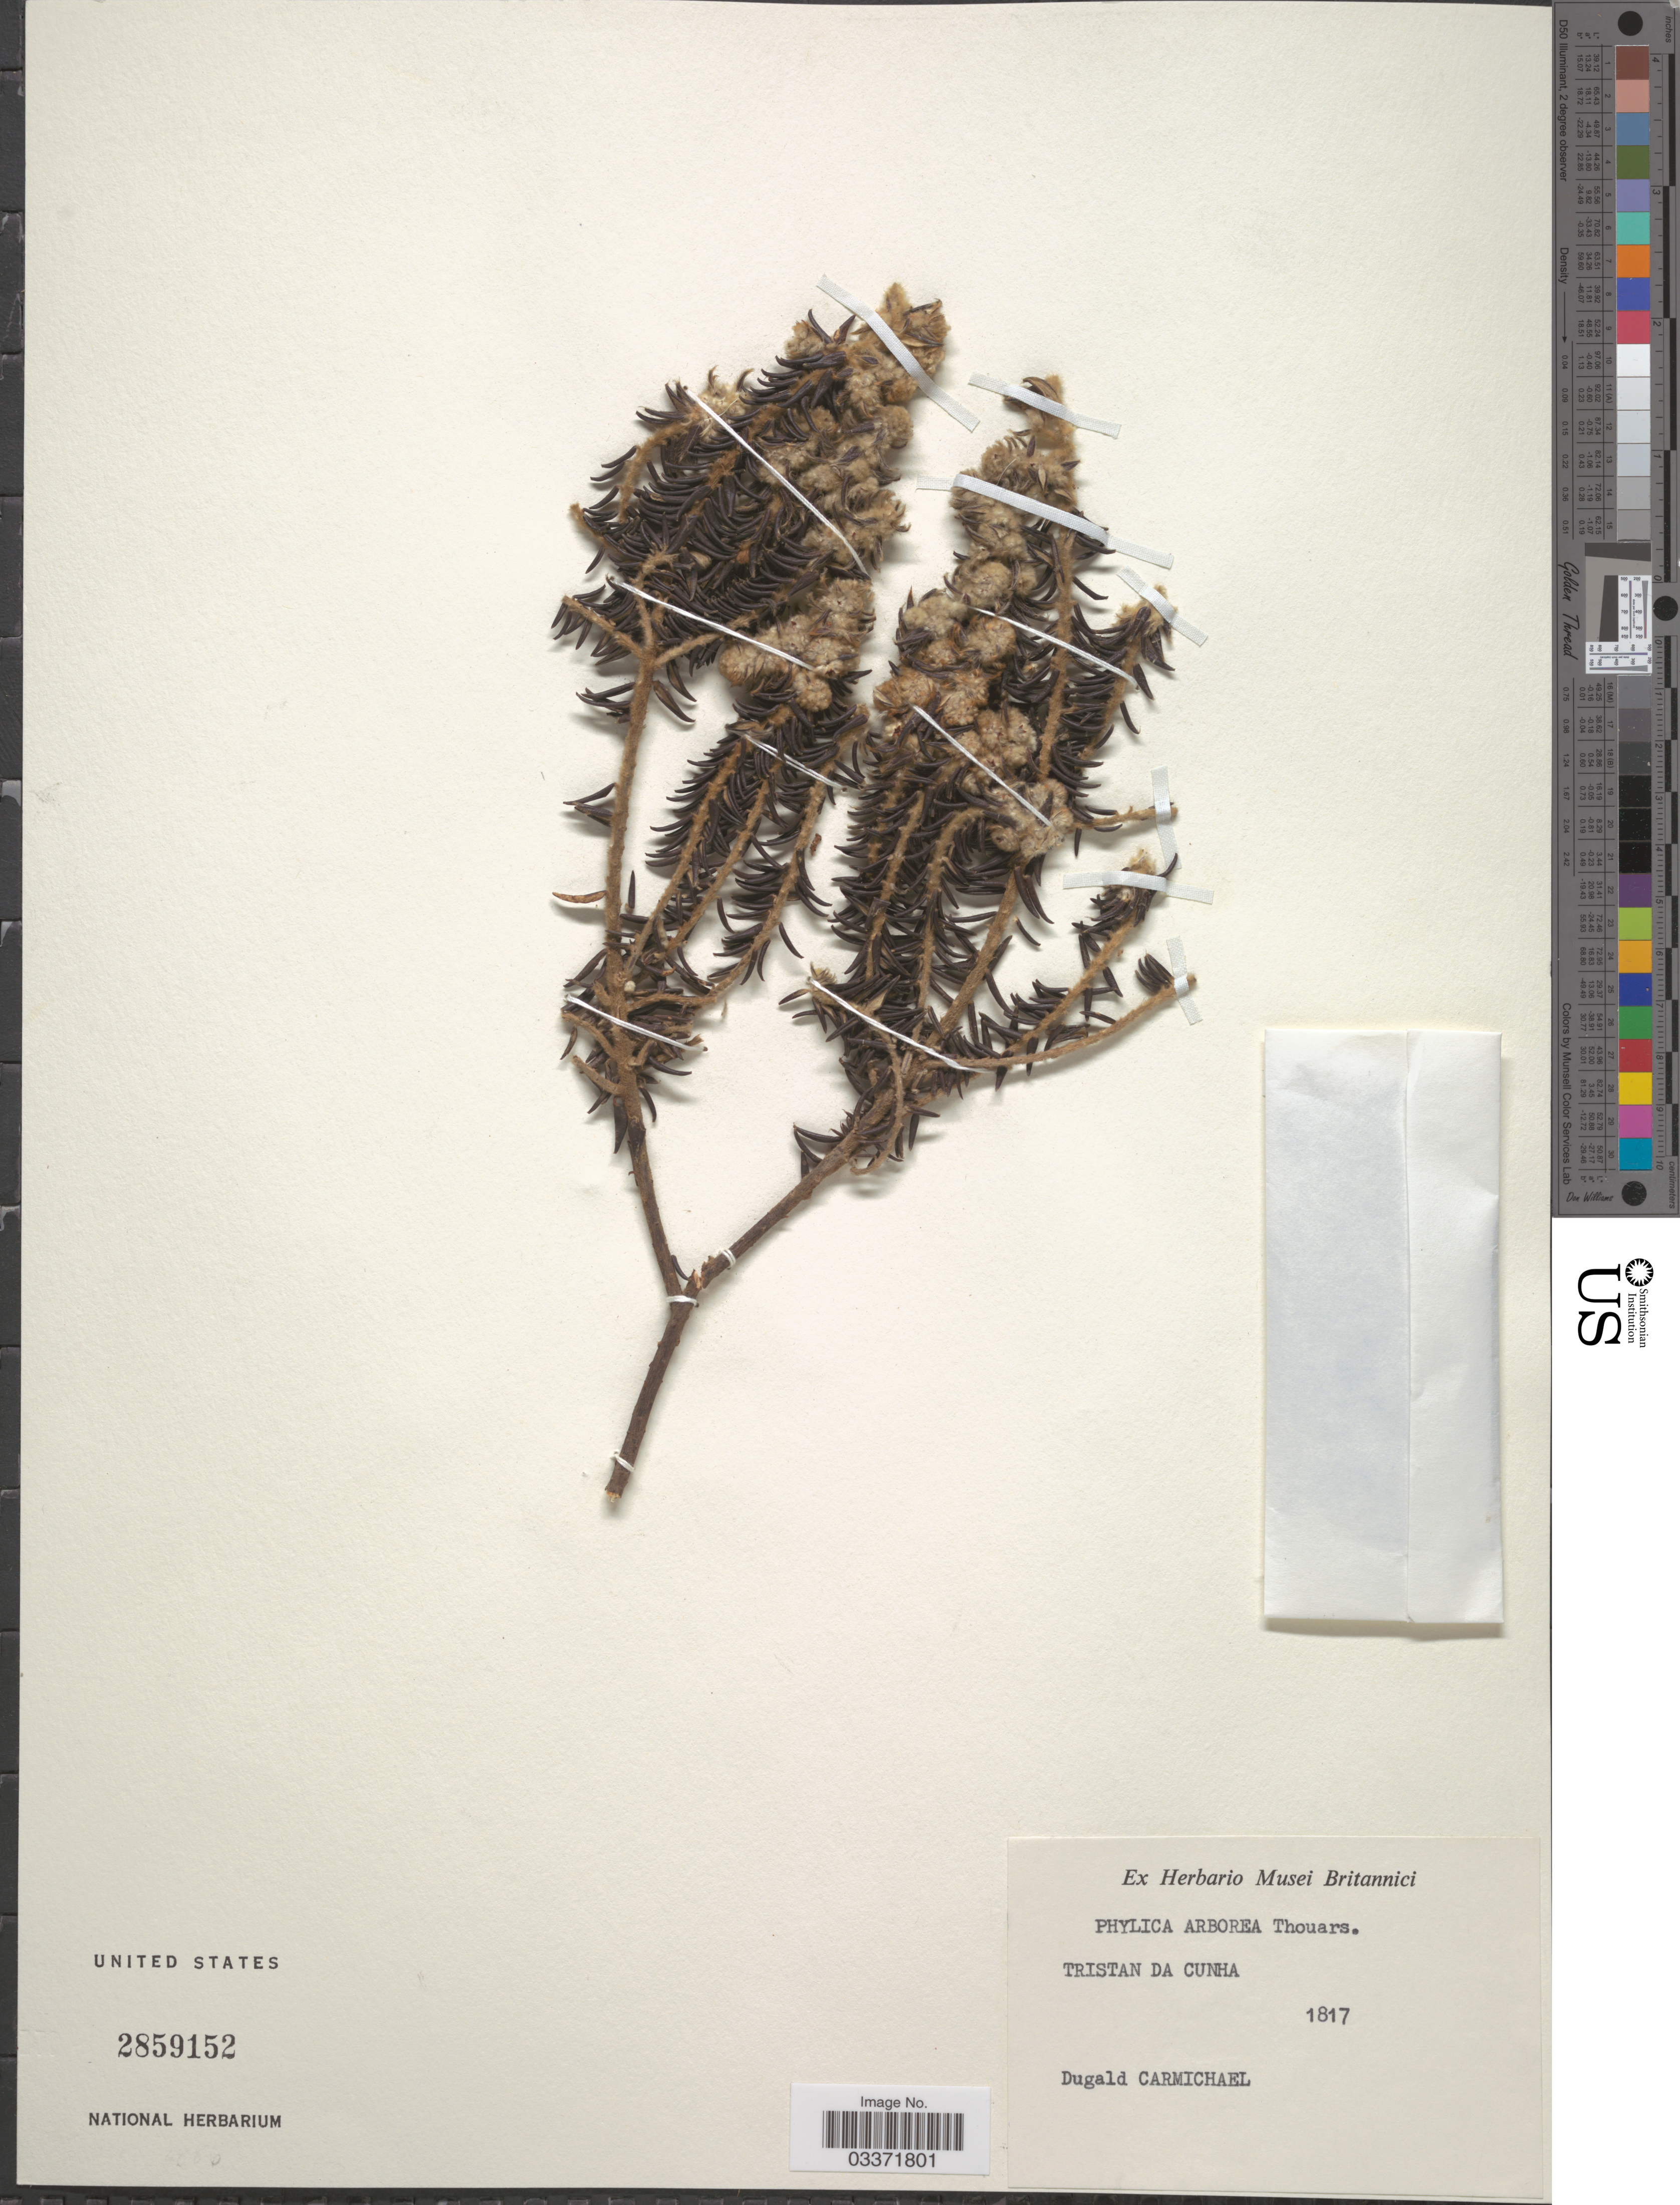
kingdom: Plantae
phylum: Tracheophyta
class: Magnoliopsida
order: Rosales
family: Rhamnaceae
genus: Phylica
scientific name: Phylica arborea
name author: A. Thouars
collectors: D. Carmichael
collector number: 1817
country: St. Helena Islands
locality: Tristan da Cunha.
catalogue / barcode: US 2859152